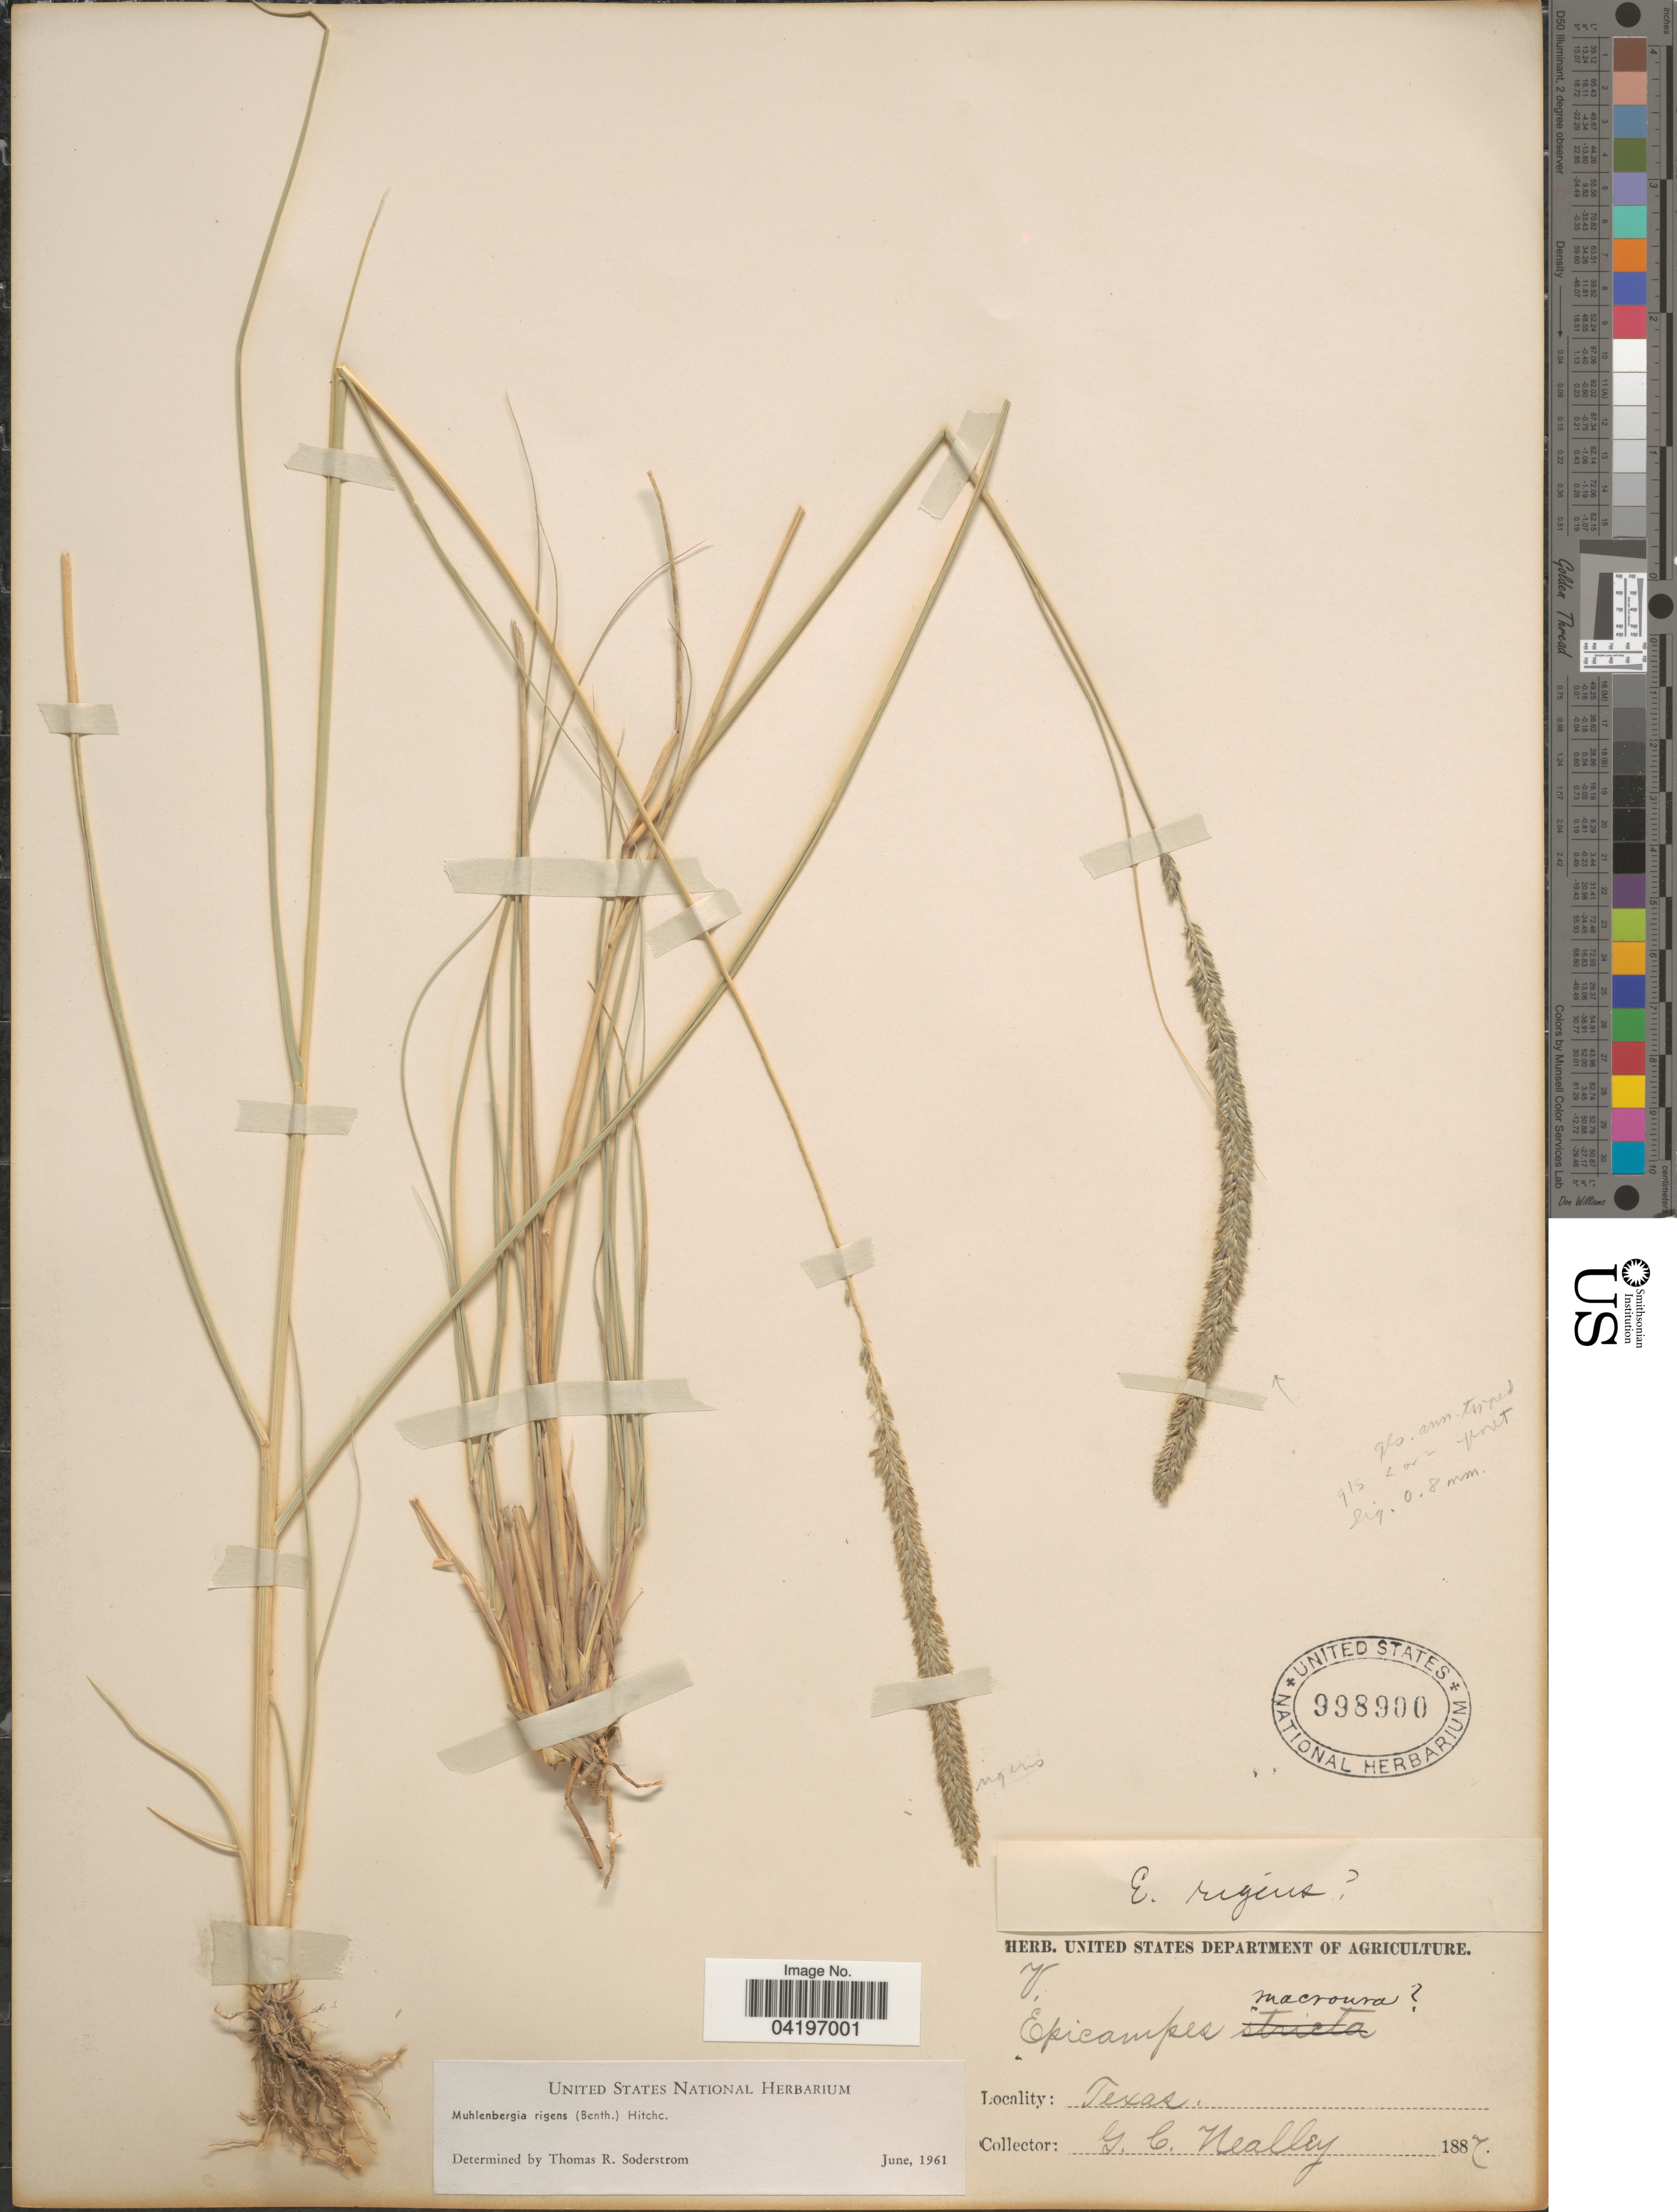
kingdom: Plantae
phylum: Tracheophyta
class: Liliopsida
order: Poales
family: Poaceae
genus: Muhlenbergia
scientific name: Muhlenbergia rigens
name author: (Benth.) Hitchc.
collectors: G. C. Nealley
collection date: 1887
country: United States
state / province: Texas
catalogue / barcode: US 998900